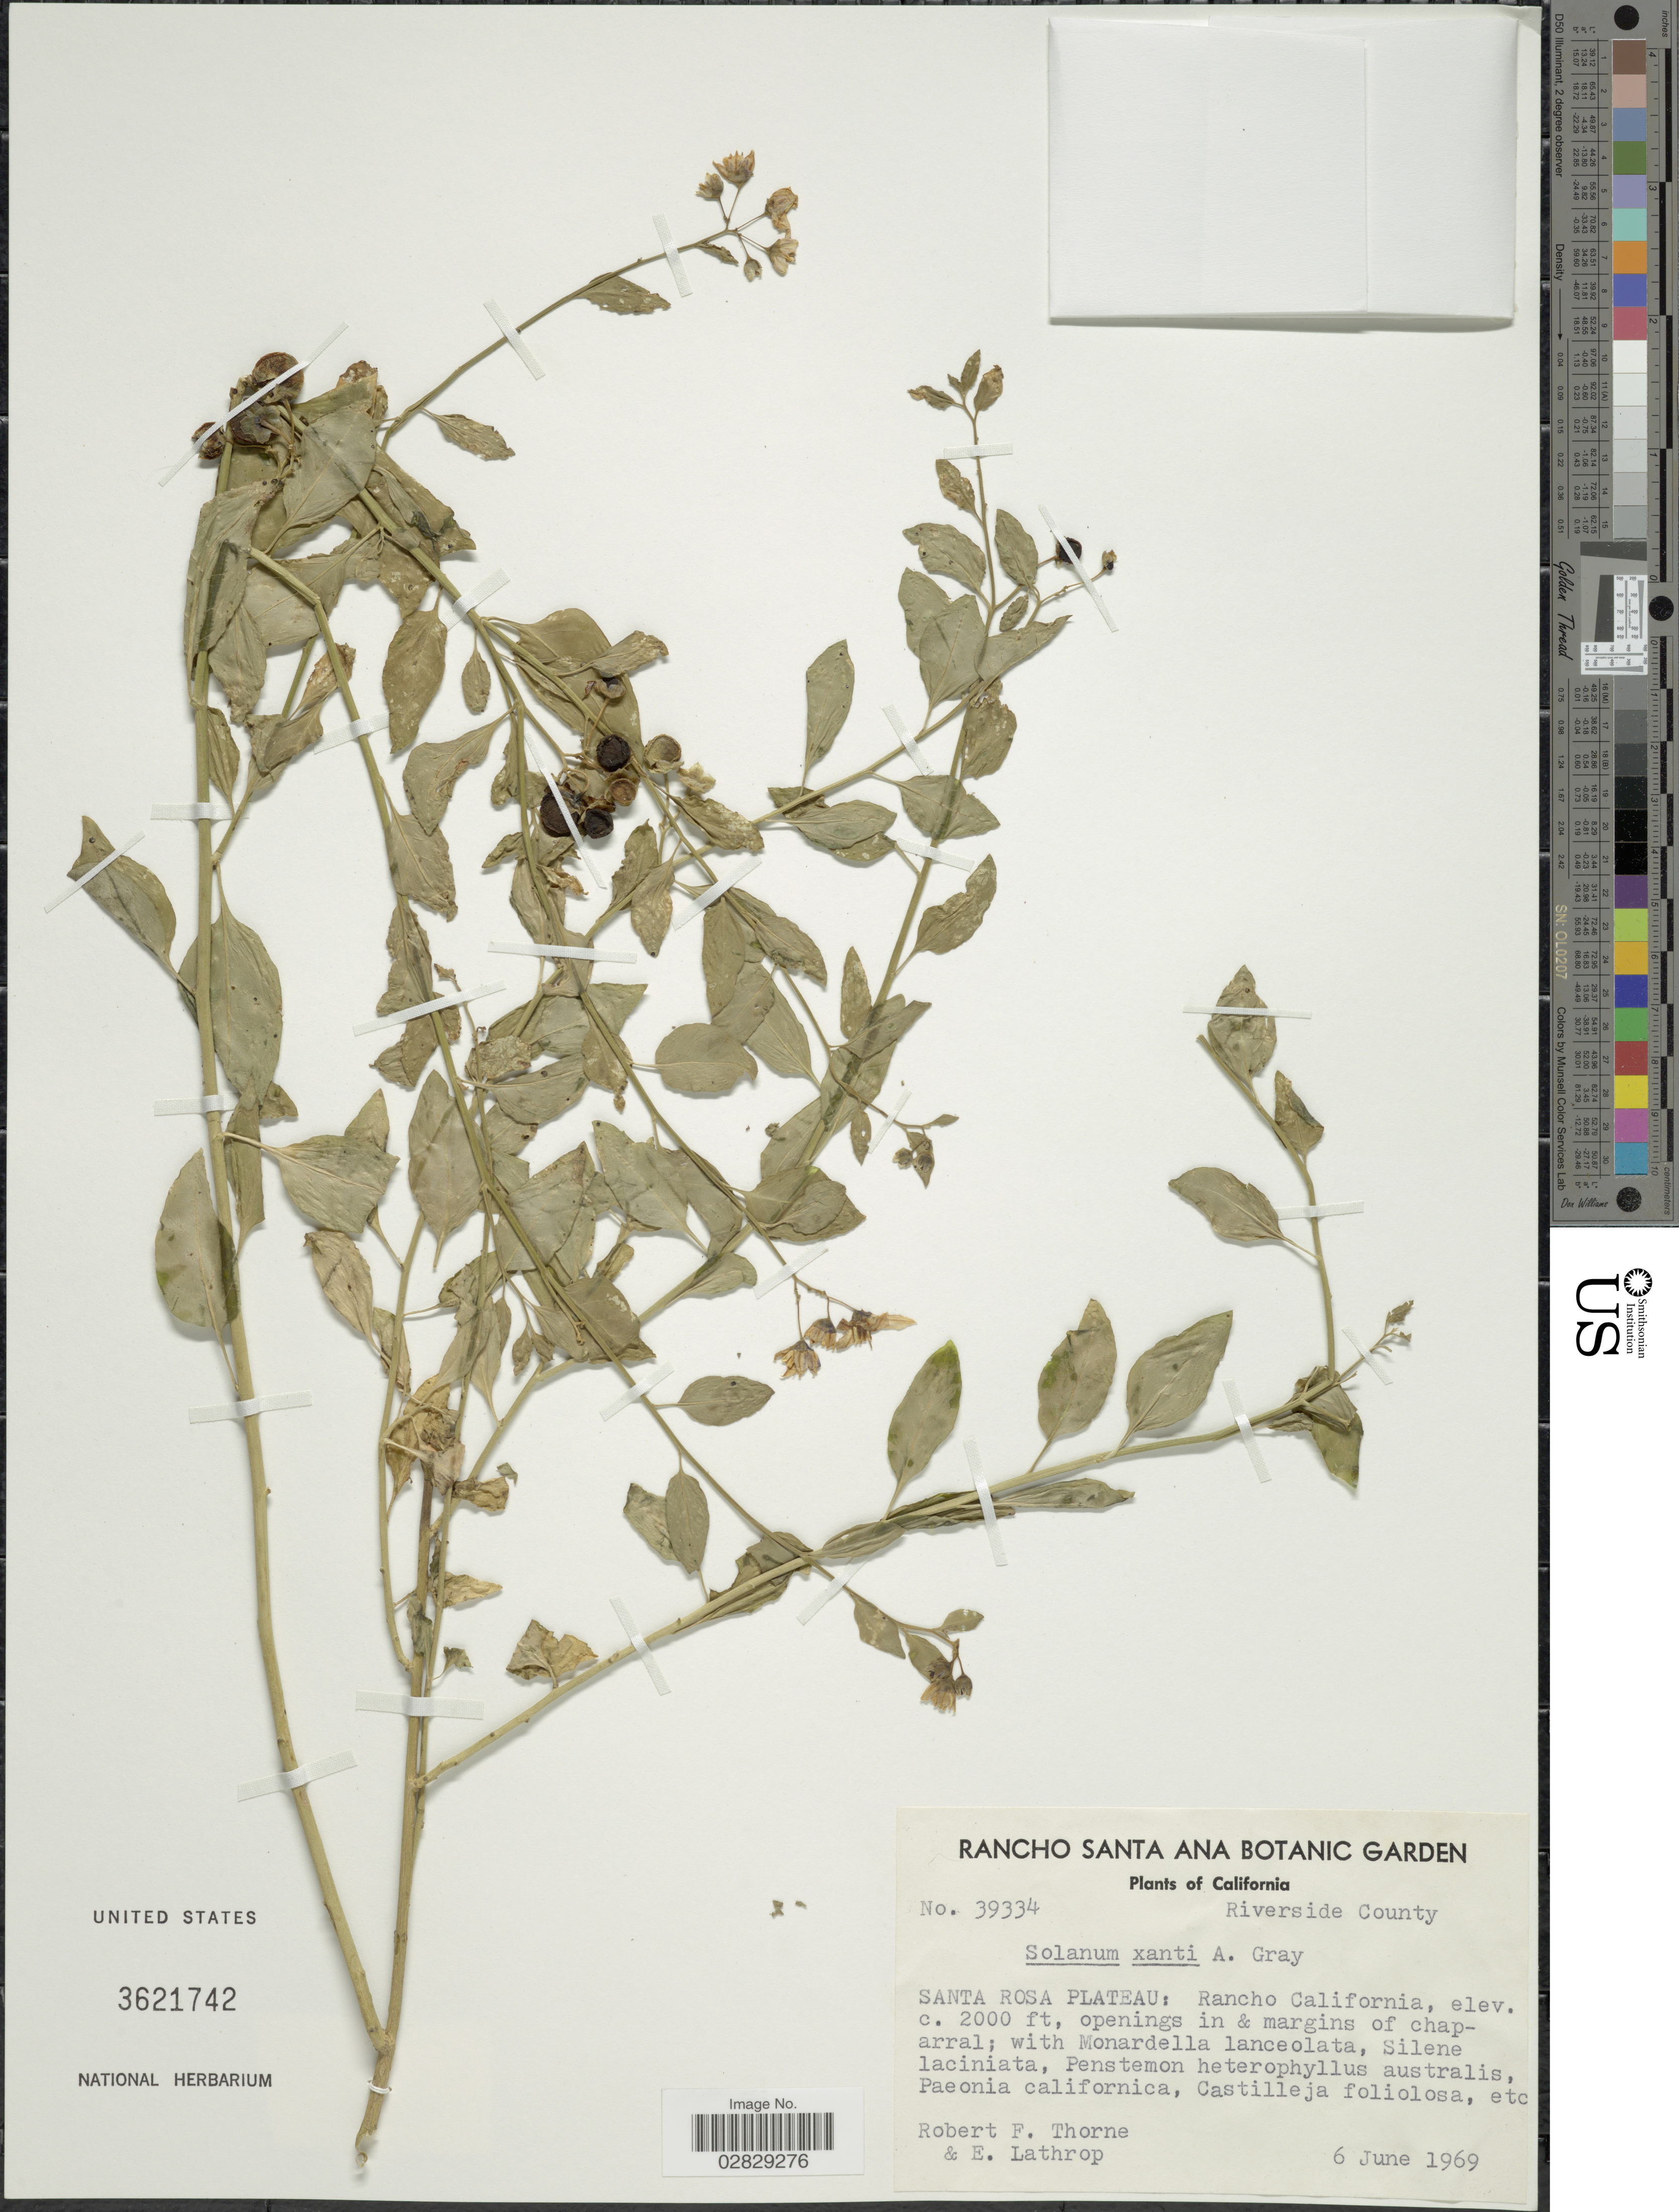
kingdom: Plantae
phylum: Tracheophyta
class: Magnoliopsida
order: Solanales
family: Solanaceae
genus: Solanum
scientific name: Solanum umbelliferum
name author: Eschsch.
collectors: R. F. Thorne & E. W. Lathrop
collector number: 39334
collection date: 1969-06-06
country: United States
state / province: California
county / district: Riverside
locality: Riverside County. Santa Rosa Plateau: Rancho California.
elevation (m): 610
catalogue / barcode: US 3621742